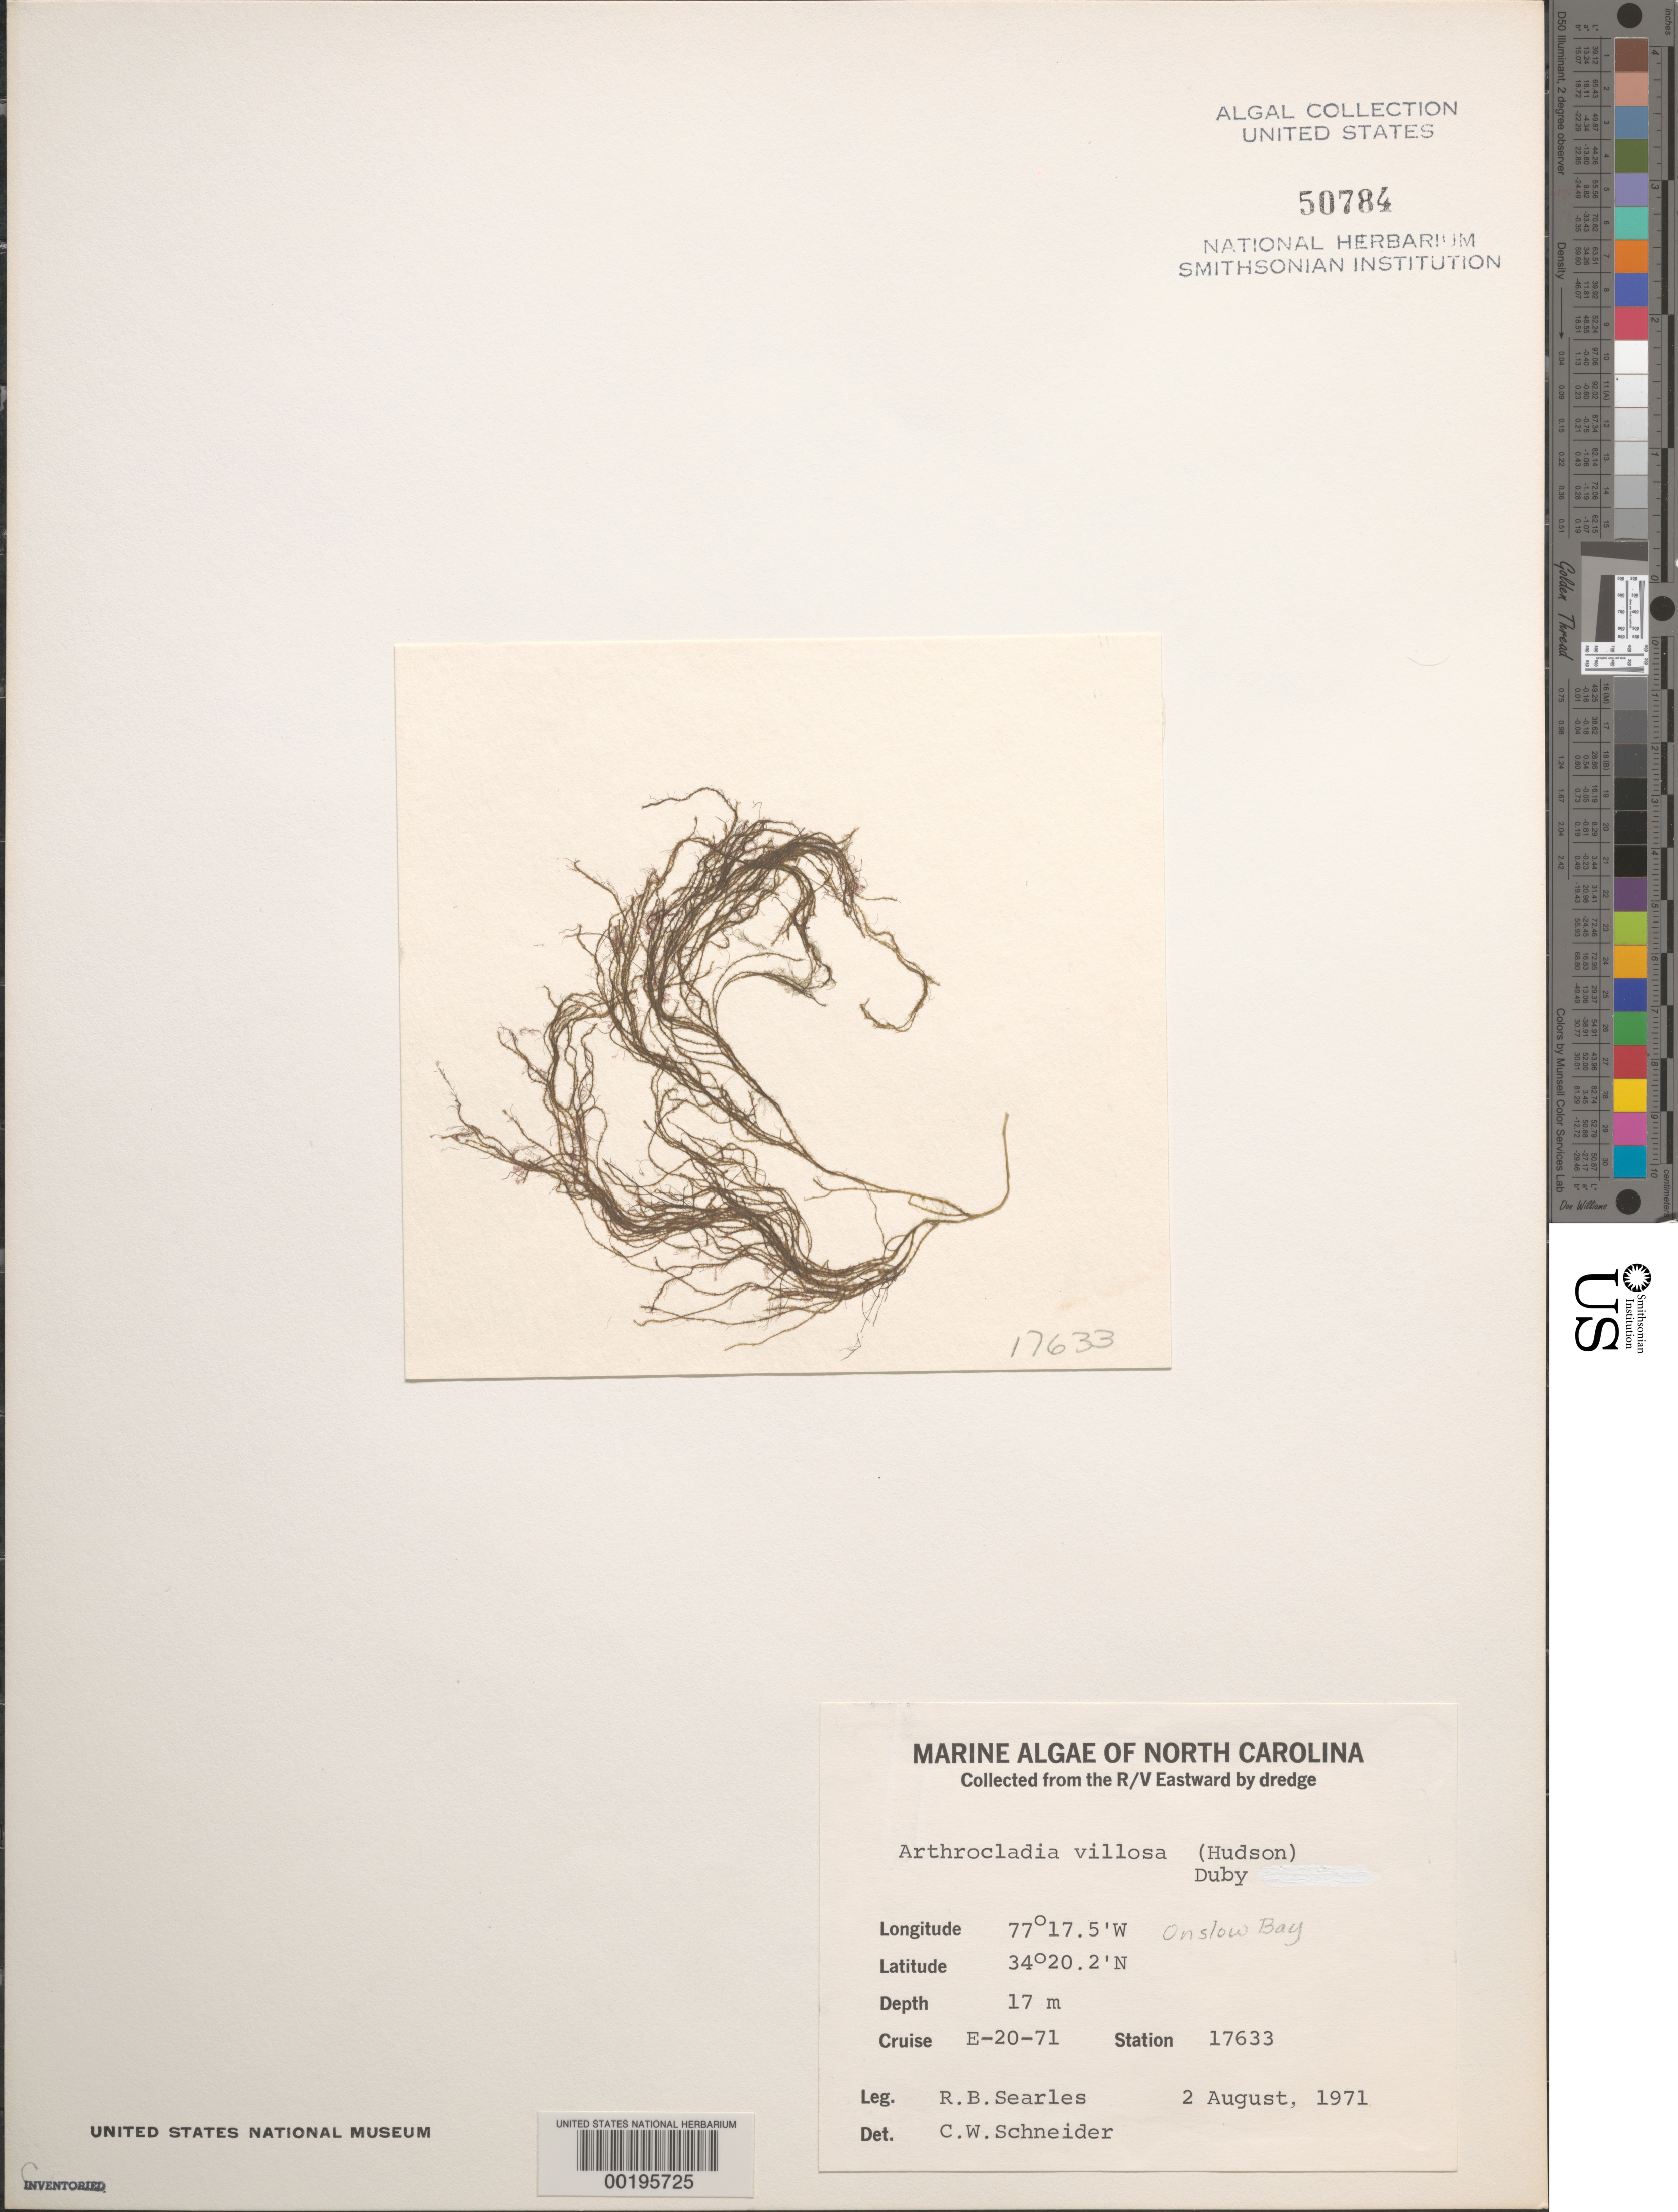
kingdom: Chromista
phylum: Ochrophyta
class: Phaeophyceae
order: Desmarestiales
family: Arthrocladiaceae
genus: Arthrocladia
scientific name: Arthrocladia villosa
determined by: Schneider, C. W.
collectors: R. Searles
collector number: Station 17633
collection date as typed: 02 Aug 1971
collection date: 1971-08-02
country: United States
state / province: North Carolina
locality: Onslow Bay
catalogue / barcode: US 50784